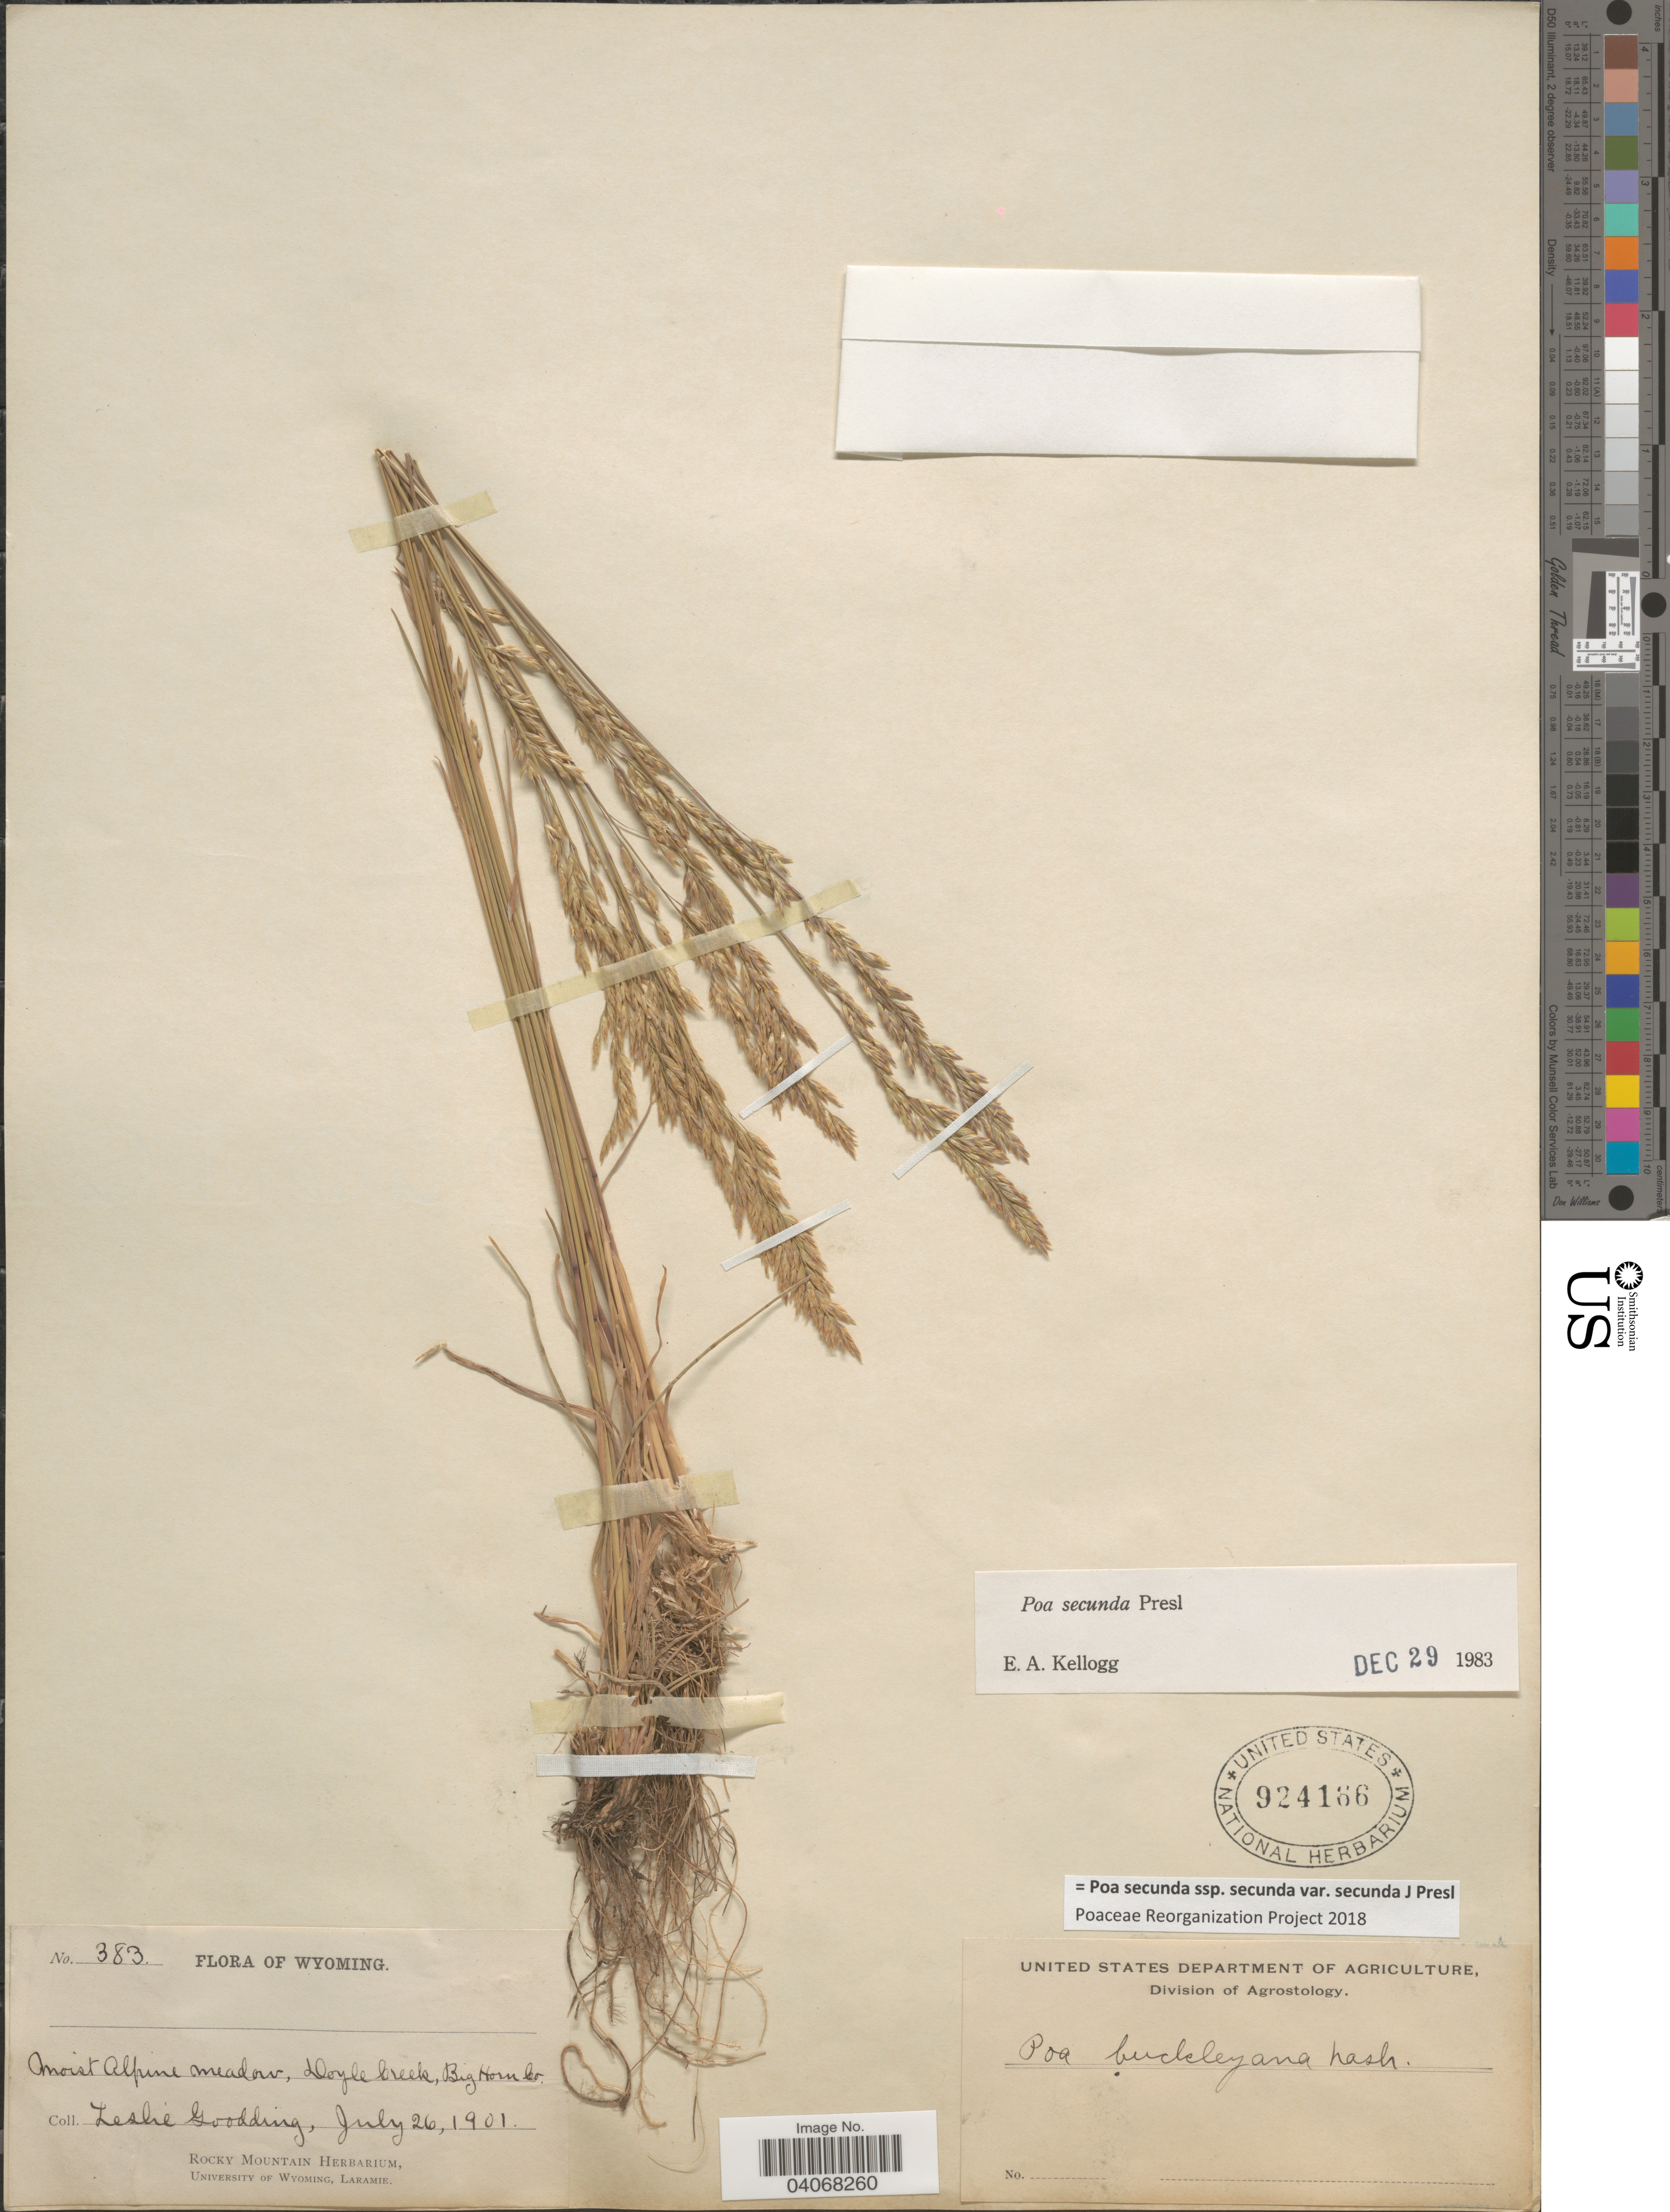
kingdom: Plantae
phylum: Tracheophyta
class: Liliopsida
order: Poales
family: Poaceae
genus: Poa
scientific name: Poa secunda subsp. secunda var. secunda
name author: J. Presl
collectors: L. N. Goodding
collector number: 383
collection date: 1901-07-26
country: United States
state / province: Wyoming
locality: Moist Alpine Meadow, Doyle Creek, Big Horn Co.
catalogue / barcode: US 924166